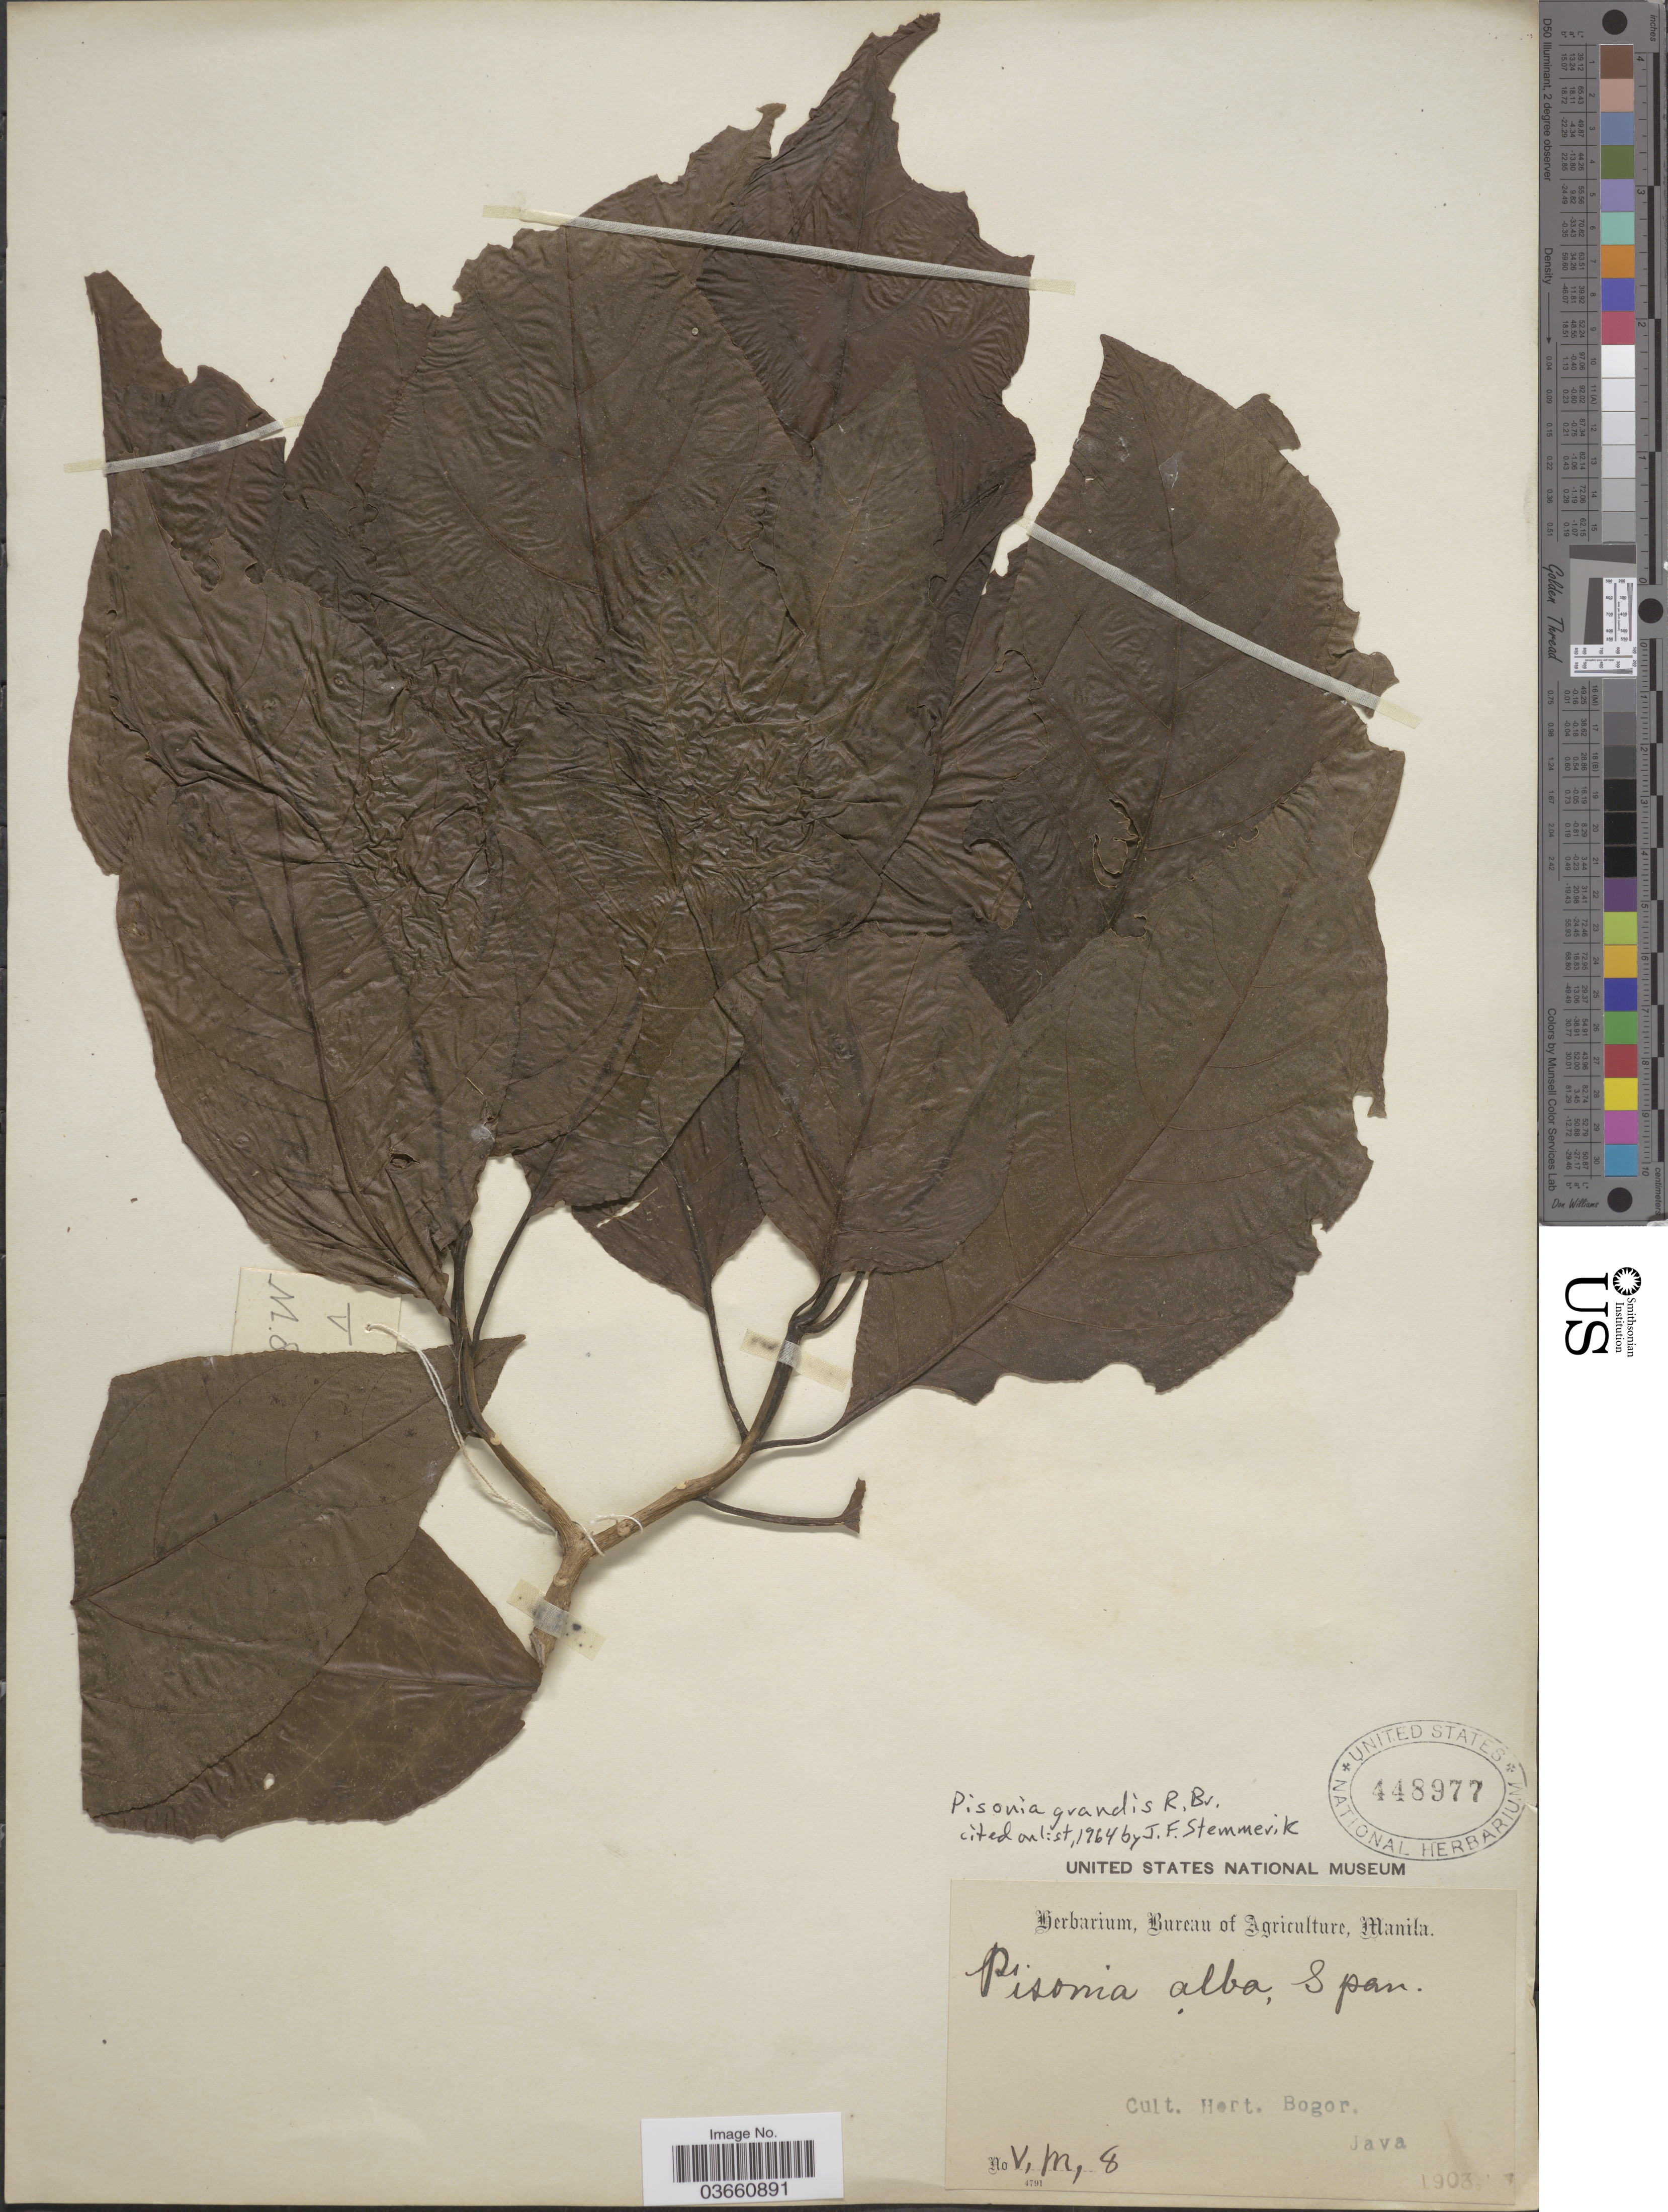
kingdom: Plantae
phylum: Tracheophyta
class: Magnoliopsida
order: Caryophyllales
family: Nyctaginaceae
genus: Pisonia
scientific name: Pisonia grandis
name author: R. Br.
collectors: ex Herb. Bur. Agric. Manila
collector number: V, M, 8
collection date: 1903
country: Indonesia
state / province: Java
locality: Cult. Hort. Bogor.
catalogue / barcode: US 448977